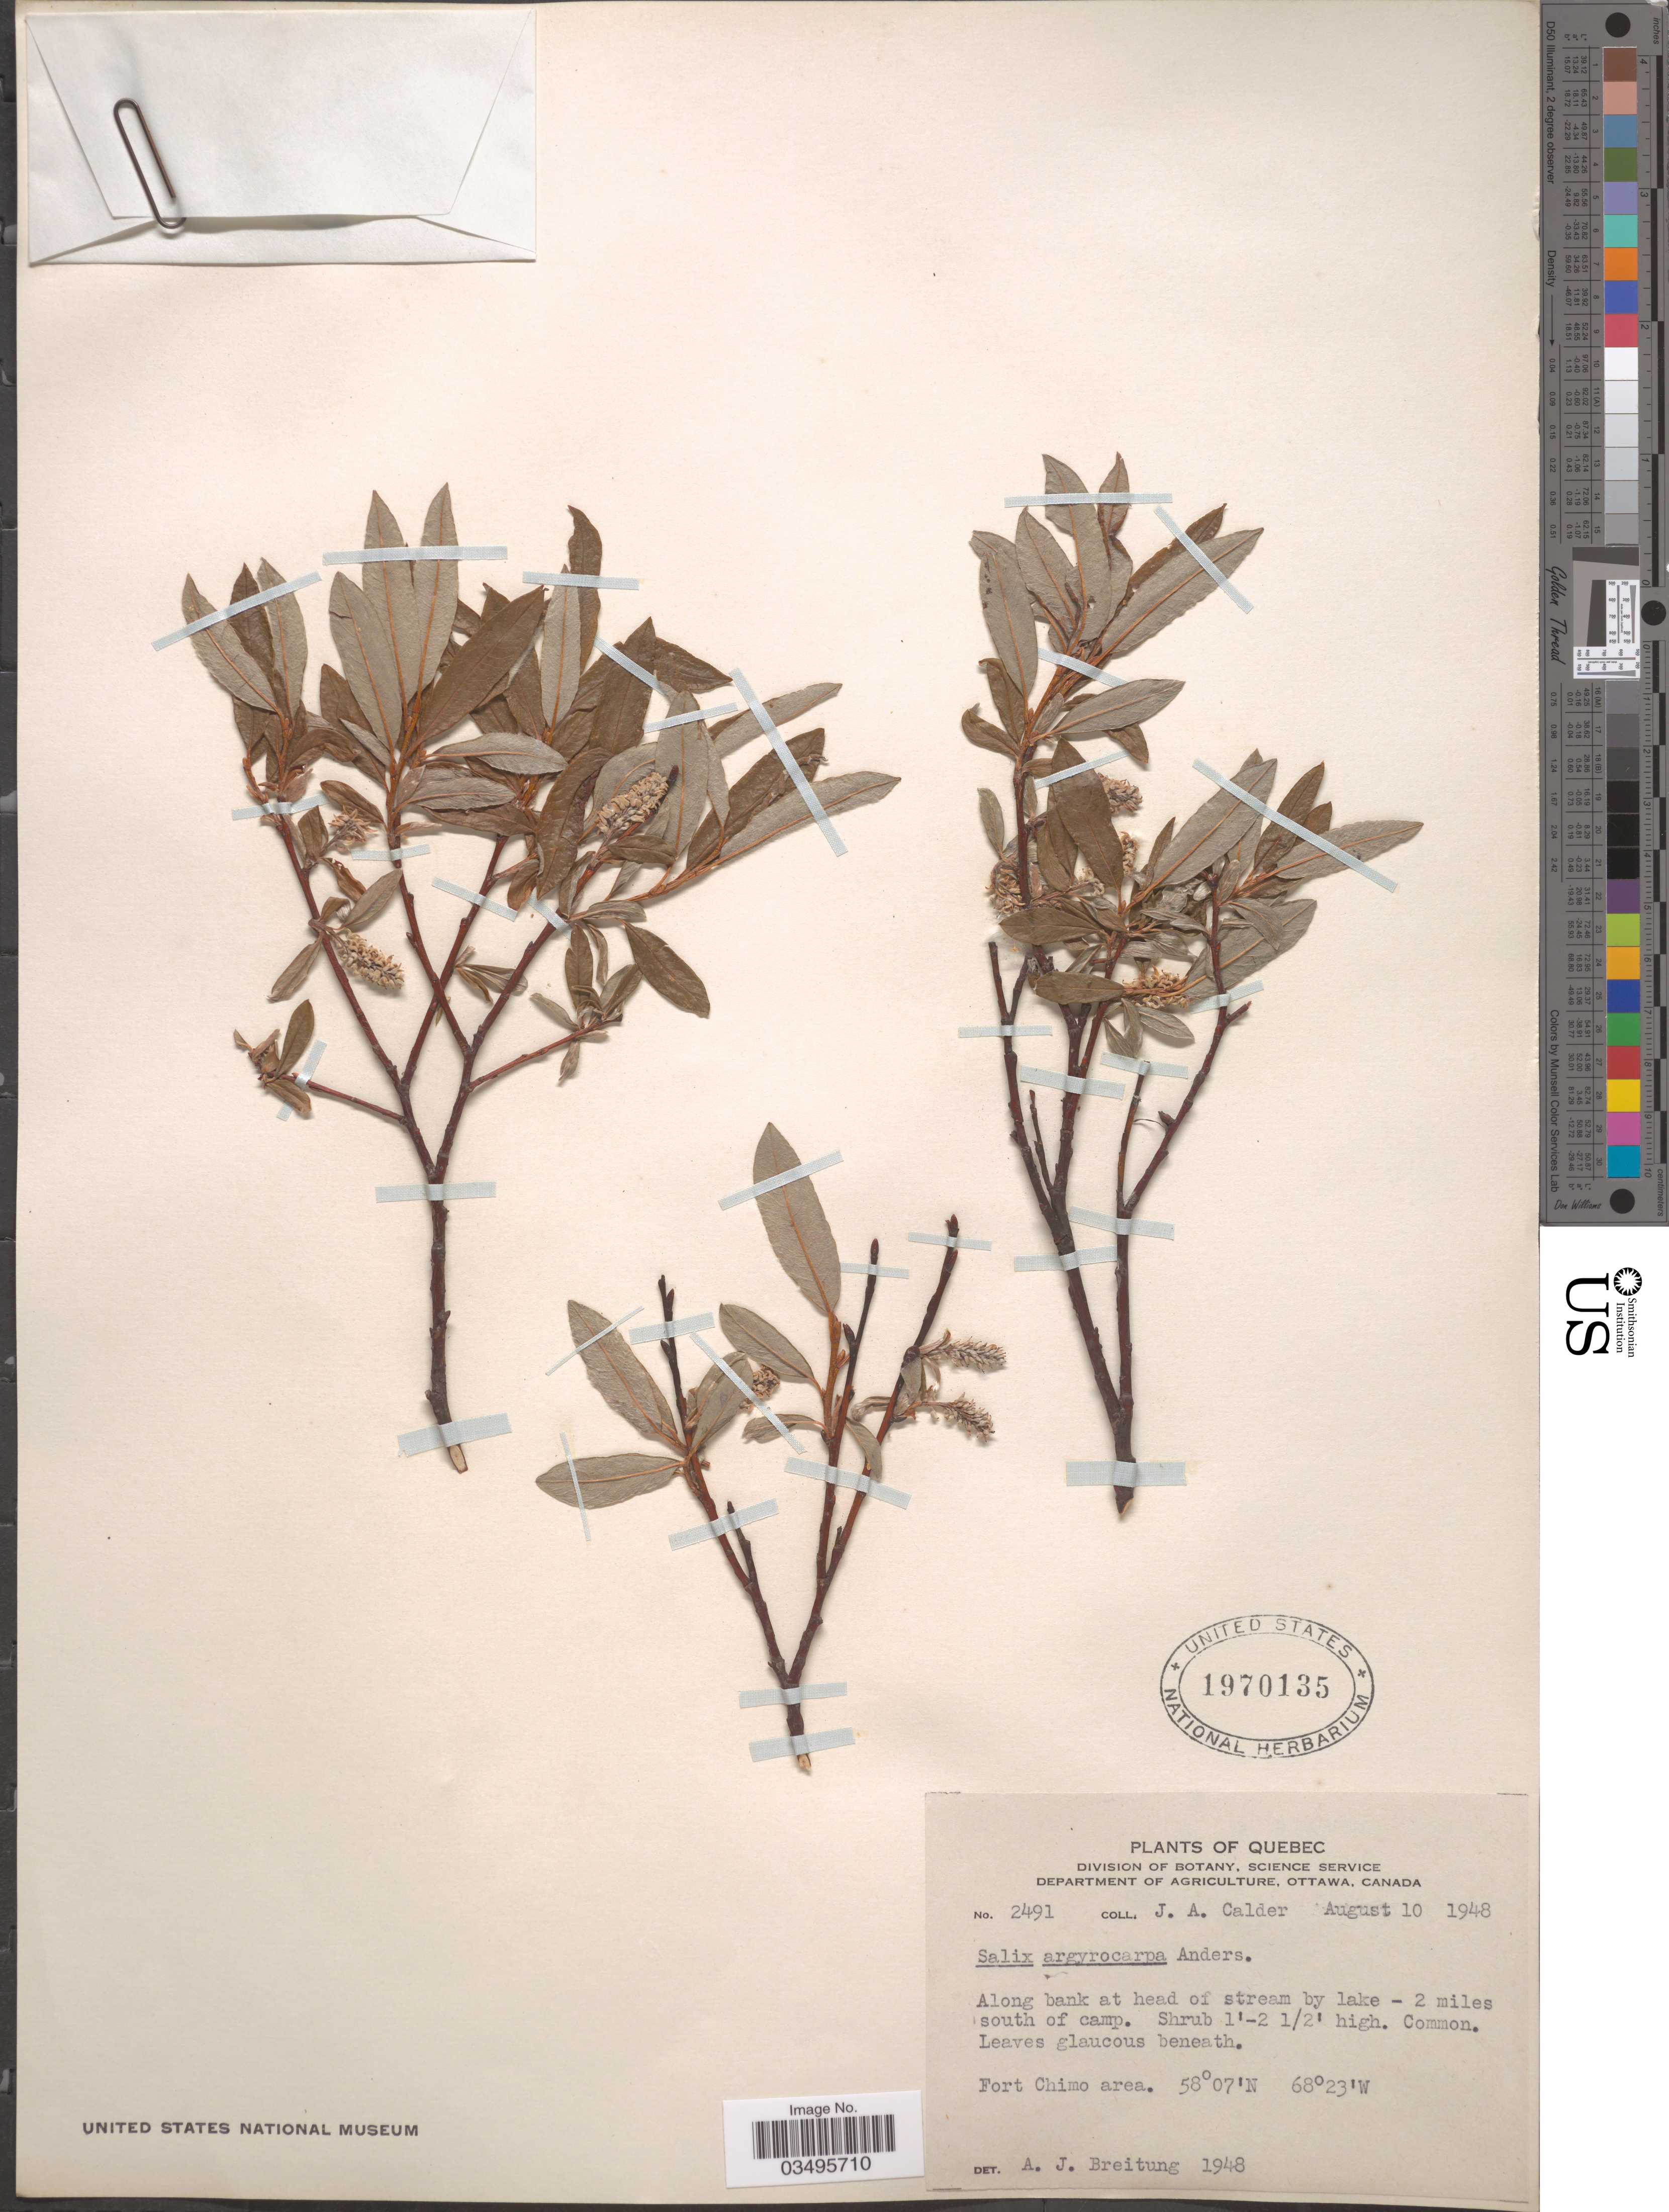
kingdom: Plantae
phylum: Tracheophyta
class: Magnoliopsida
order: Malpighiales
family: Salicaceae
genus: Salix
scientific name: Salix argyrocarpa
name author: L. Andersson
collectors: J. A. Calder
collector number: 2491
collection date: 1948-08-10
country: Canada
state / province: Quebec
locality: Along bank at head of stream by lake - 2 miles south of camp. Fort Chimo area.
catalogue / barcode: US 1970135